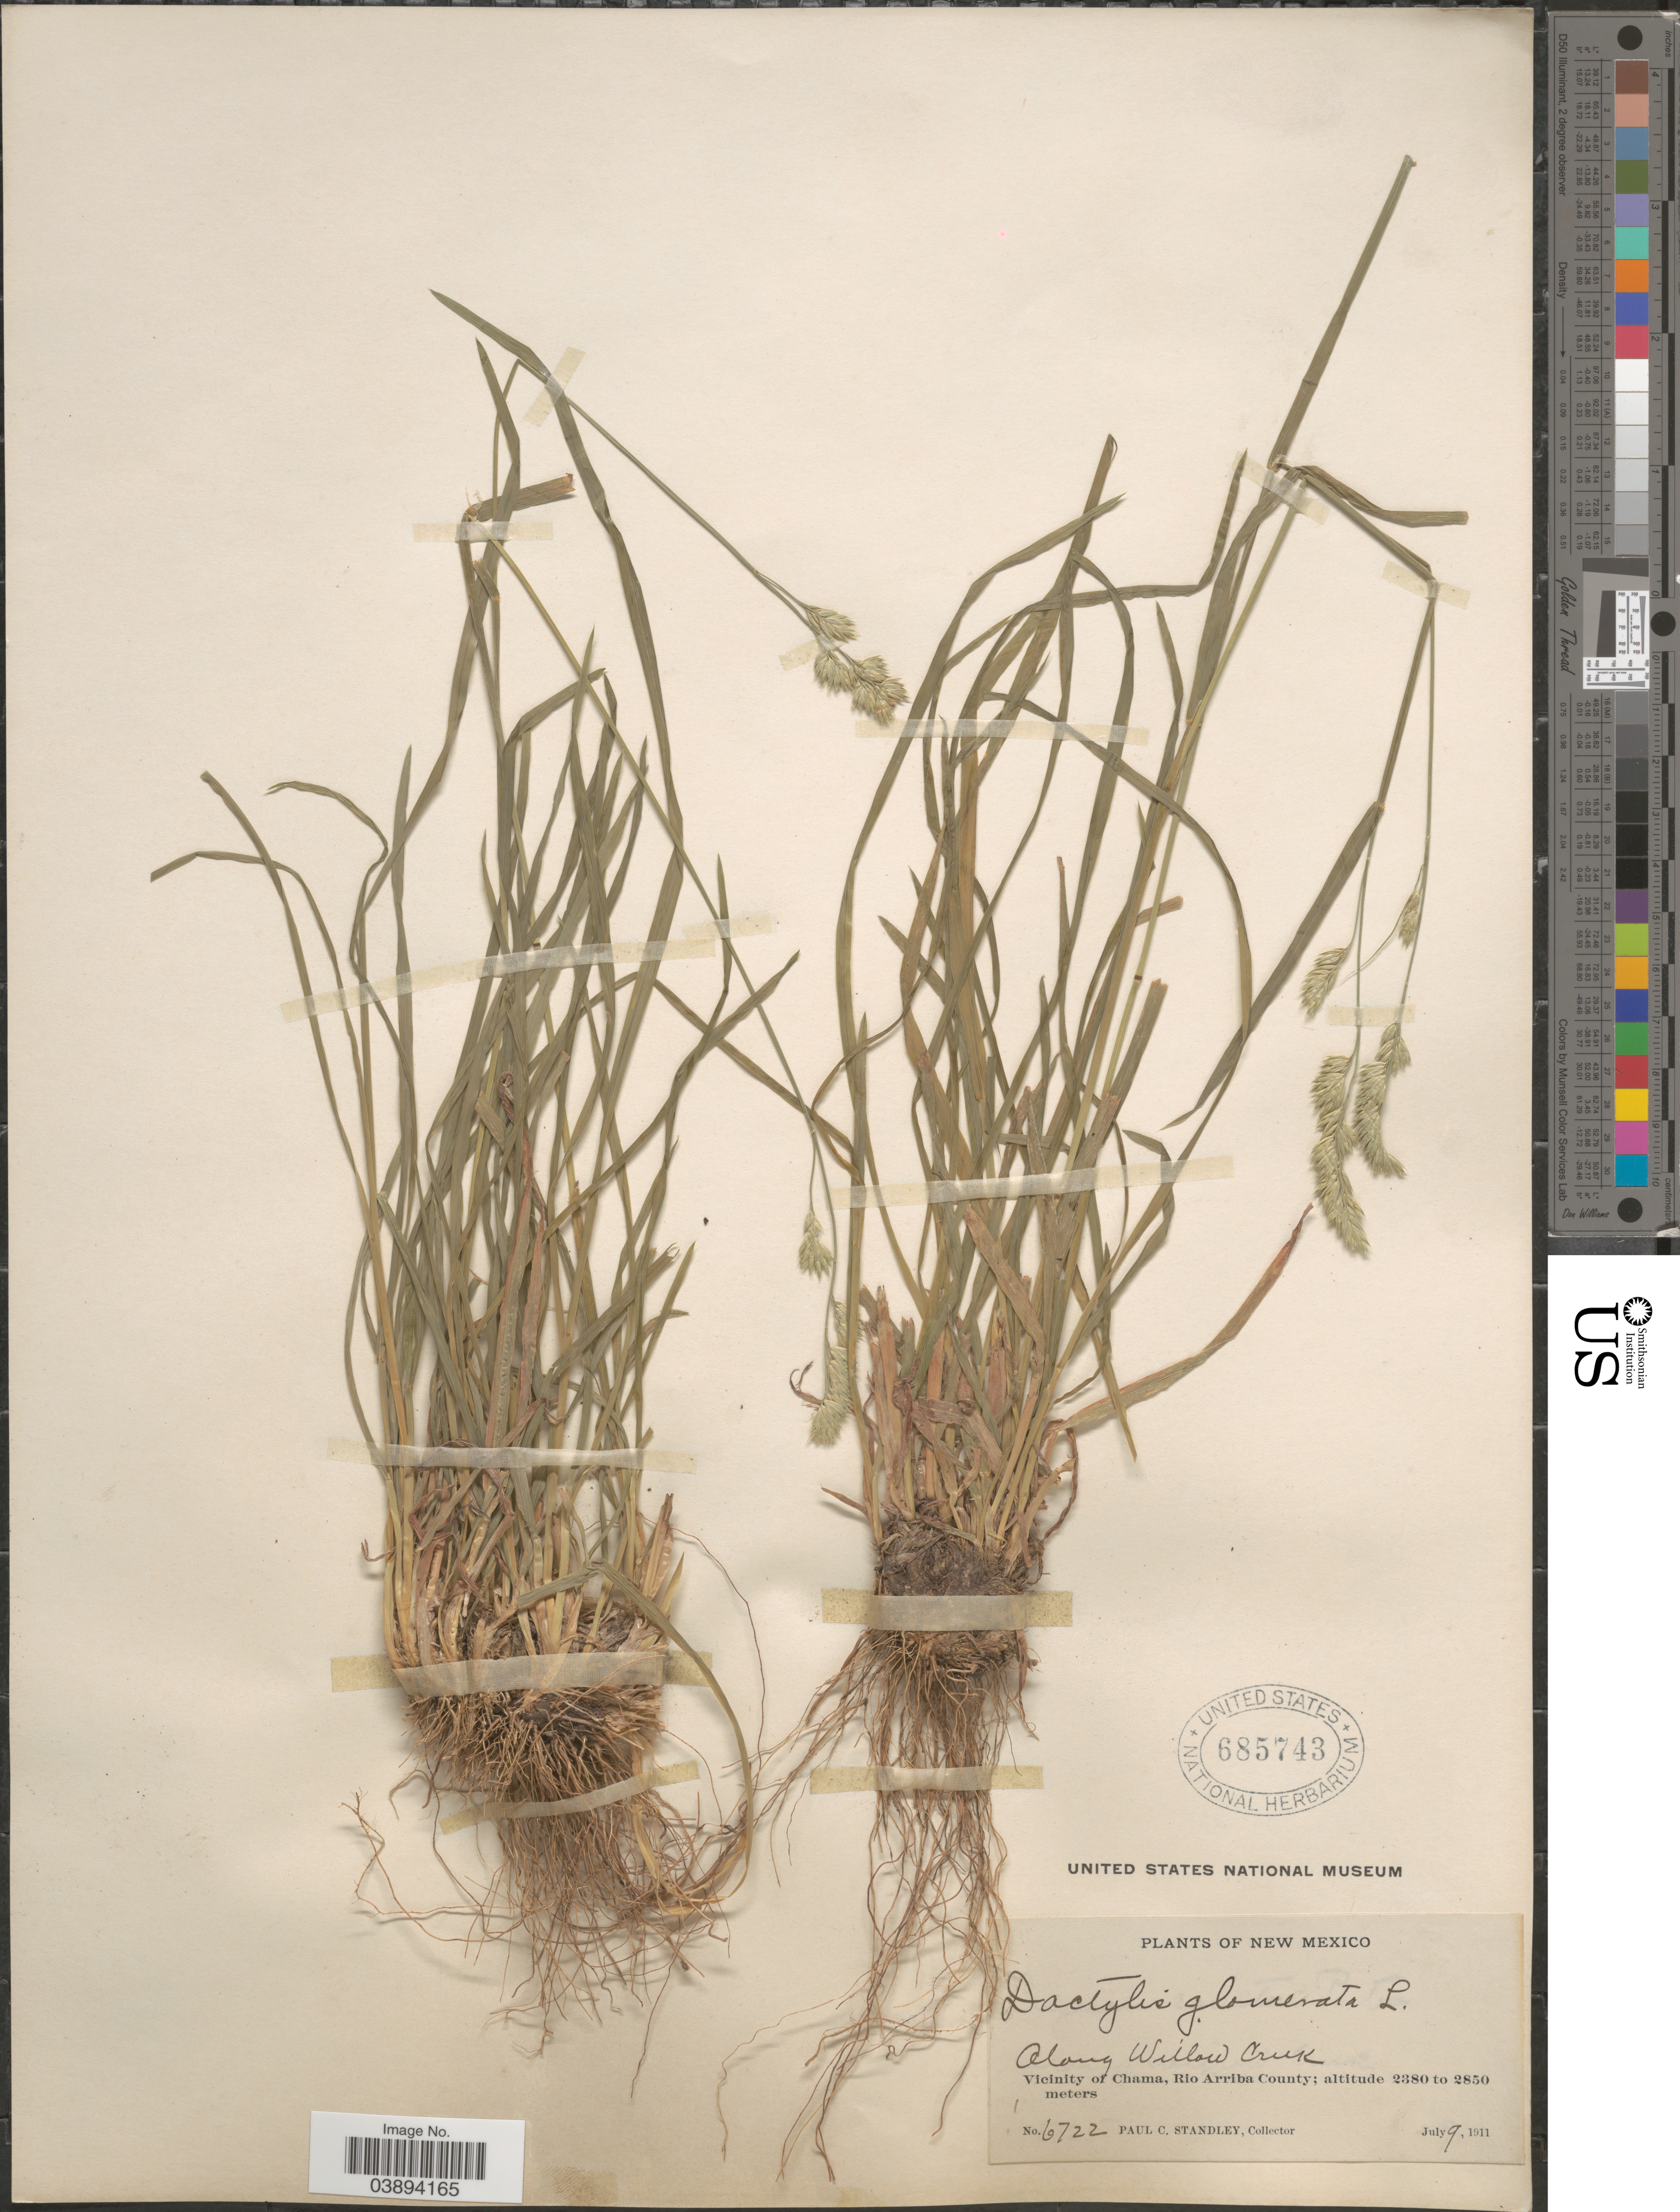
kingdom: Plantae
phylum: Tracheophyta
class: Liliopsida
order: Poales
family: Poaceae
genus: Dactylis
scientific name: Dactylis glomerata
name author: L.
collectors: P. C. Standley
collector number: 6722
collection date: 1911-07-09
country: United States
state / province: New Mexico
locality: Along Willow Creek. Vicinity of Chama, Rio Arriba County.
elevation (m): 2380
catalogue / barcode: US 685743